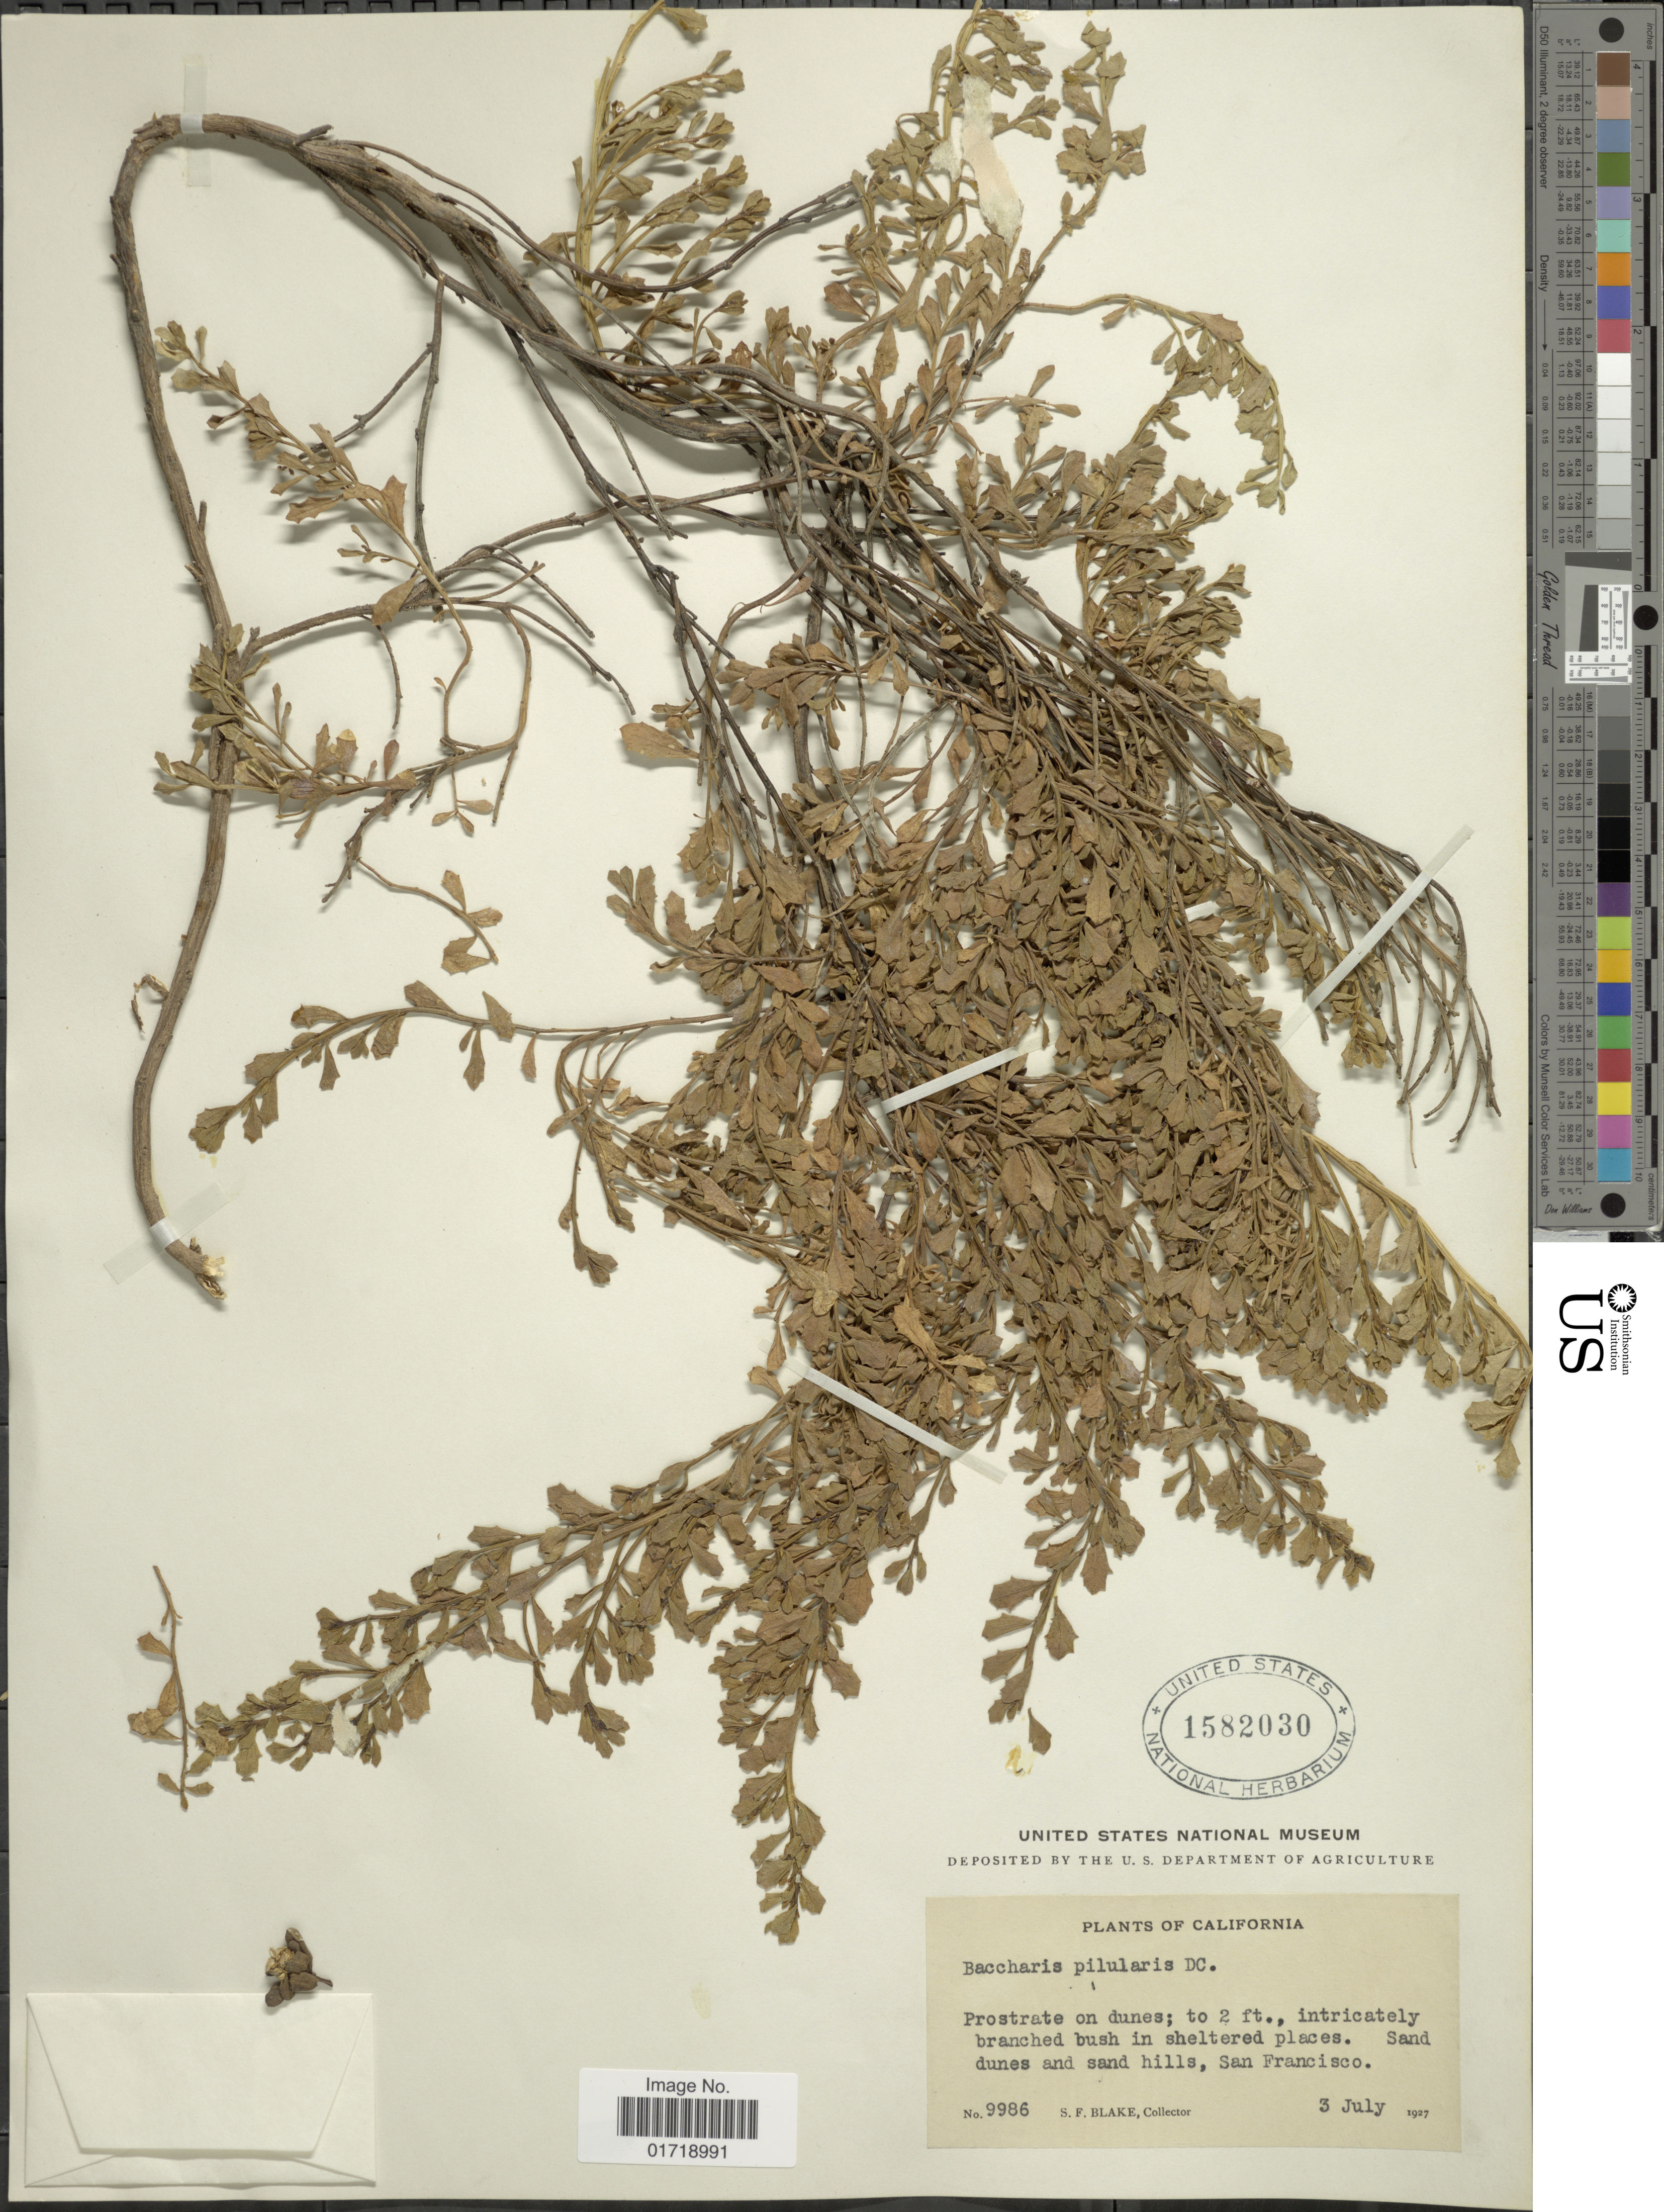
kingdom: Plantae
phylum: Tracheophyta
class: Magnoliopsida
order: Asterales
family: Asteraceae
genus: Baccharis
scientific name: Baccharis pilularis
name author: DC.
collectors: S. Blake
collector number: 9986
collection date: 1927-07-03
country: United States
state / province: California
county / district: San Francisco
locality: Sand dunes and sand hills, San Francisco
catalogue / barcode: US 1582030